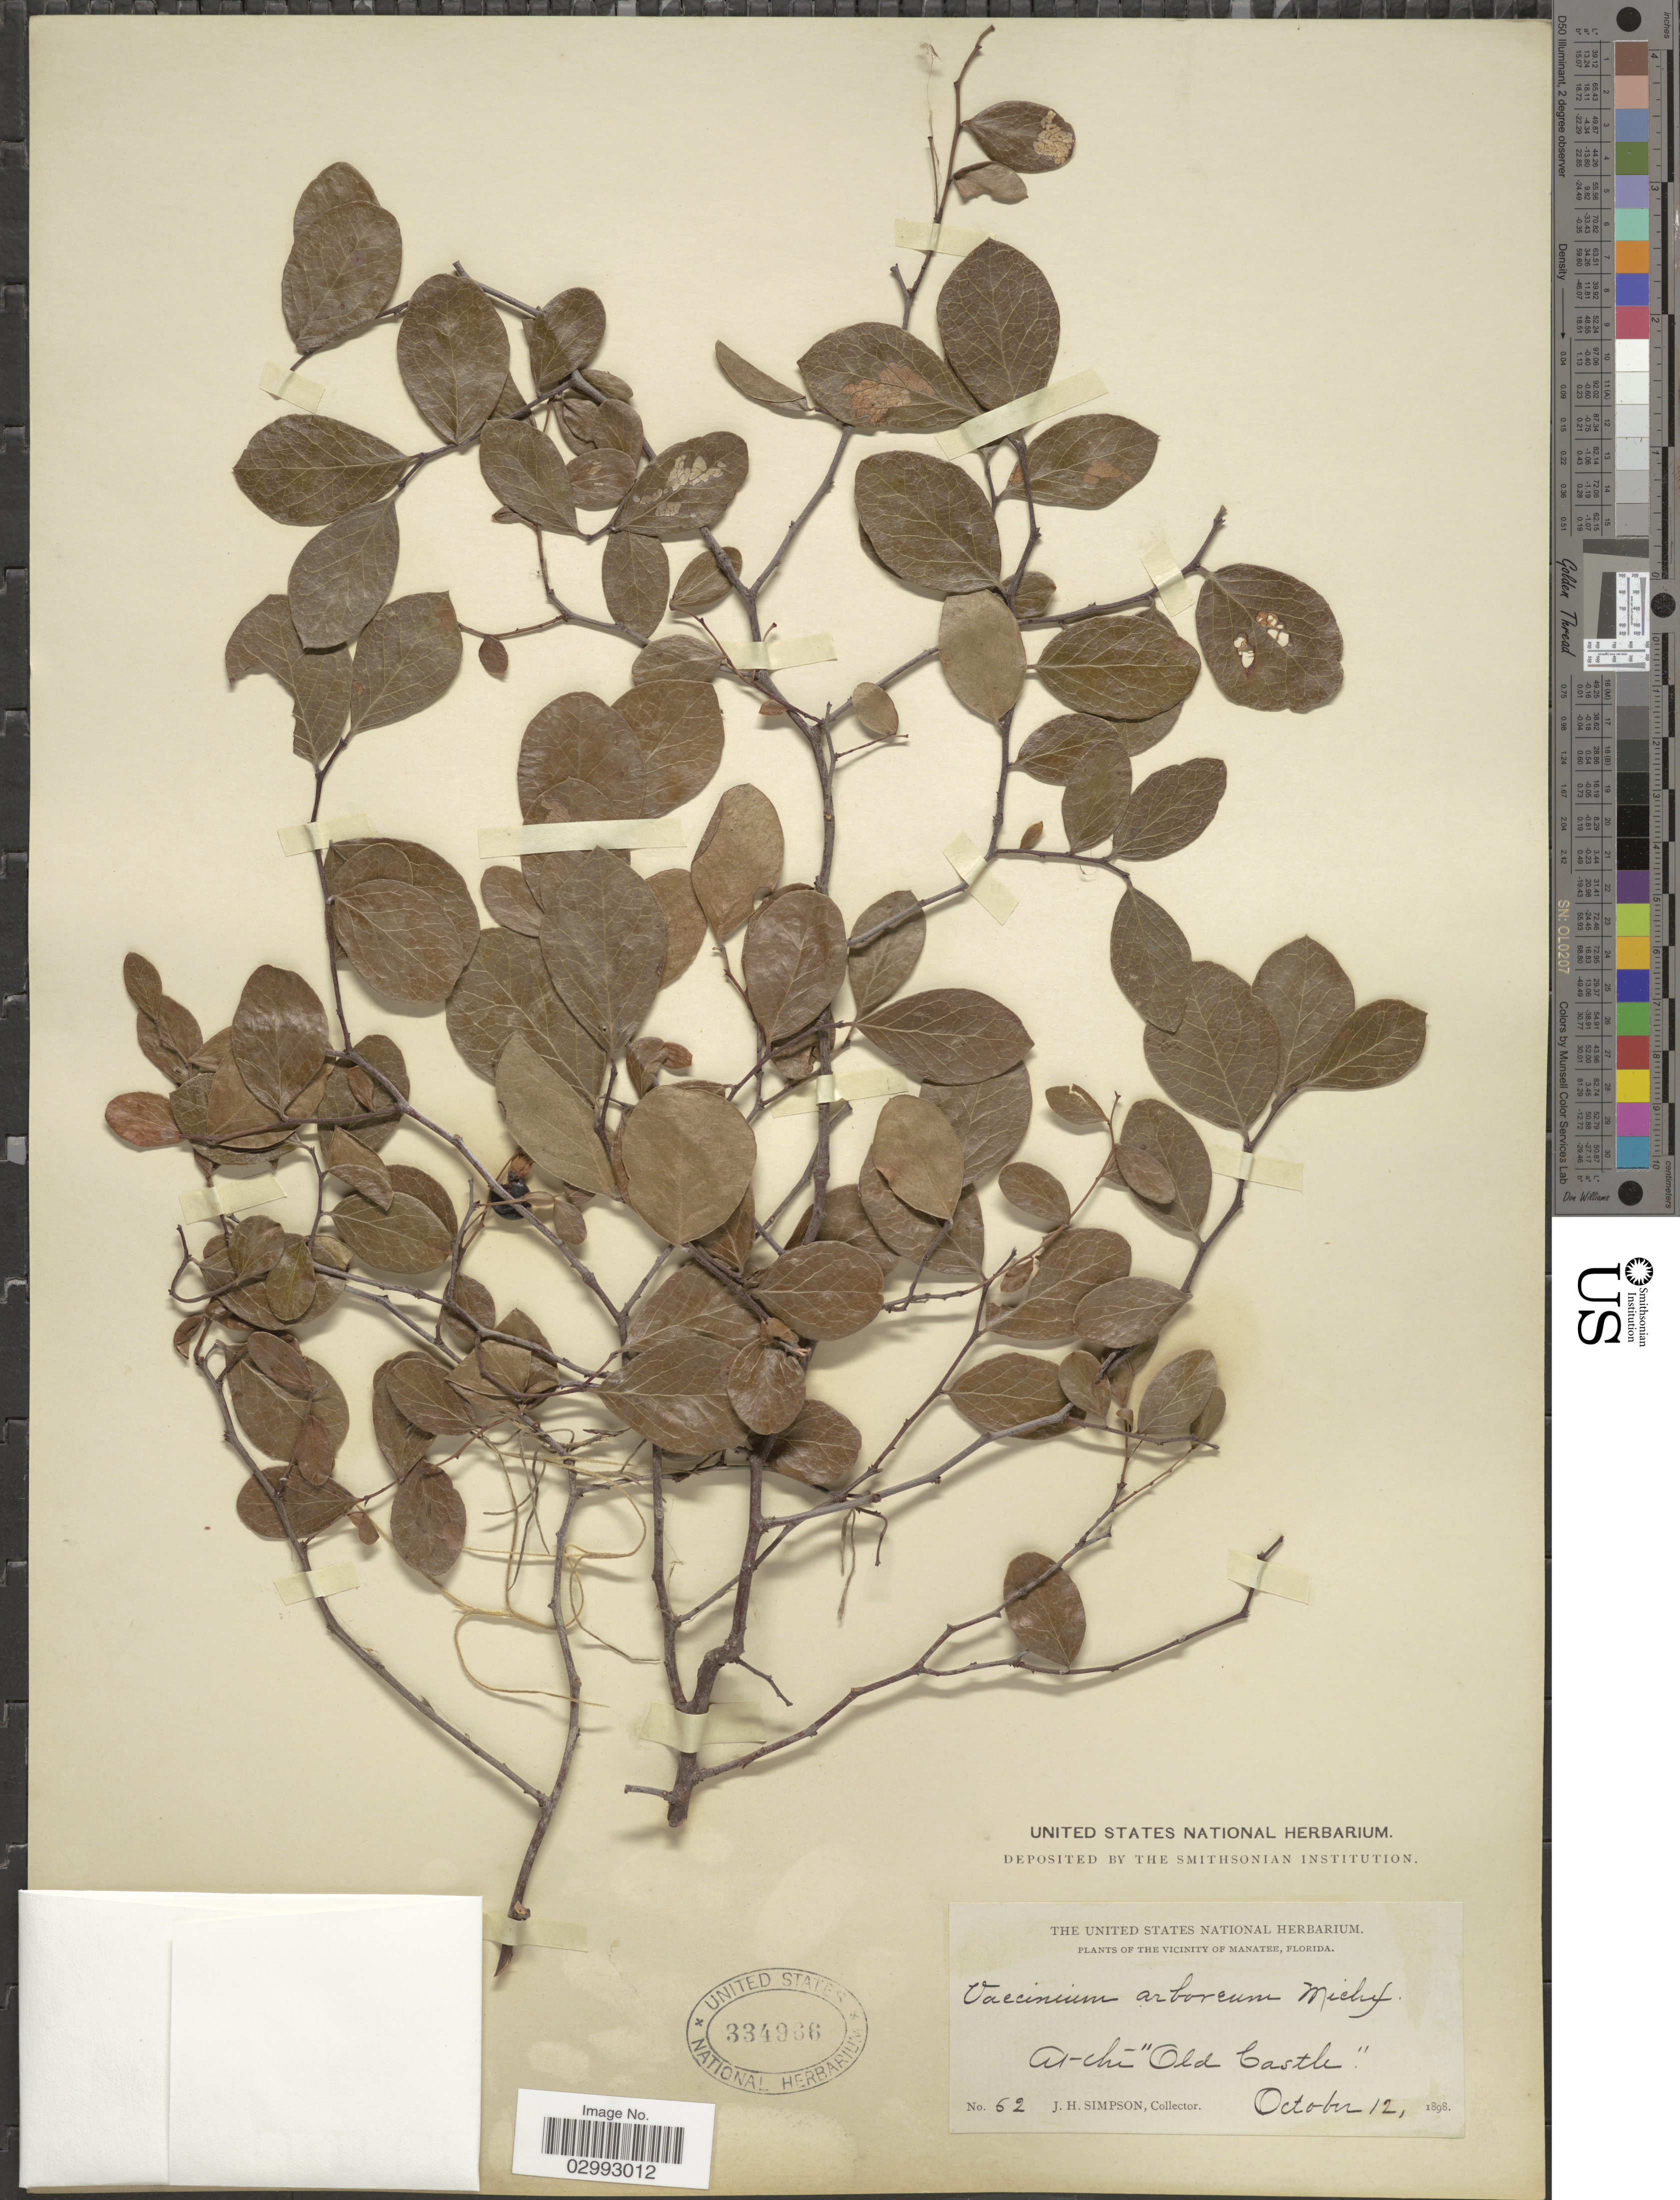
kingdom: Plantae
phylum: Tracheophyta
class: Magnoliopsida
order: Ericales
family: Ericaceae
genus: Batodendron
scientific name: Batodendron arboreum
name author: Nutt.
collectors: J. H. Simpson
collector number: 62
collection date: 1898-10-12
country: United States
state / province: Florida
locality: Vicinity of Manatee. At the "Old Castle".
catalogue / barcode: US 334966